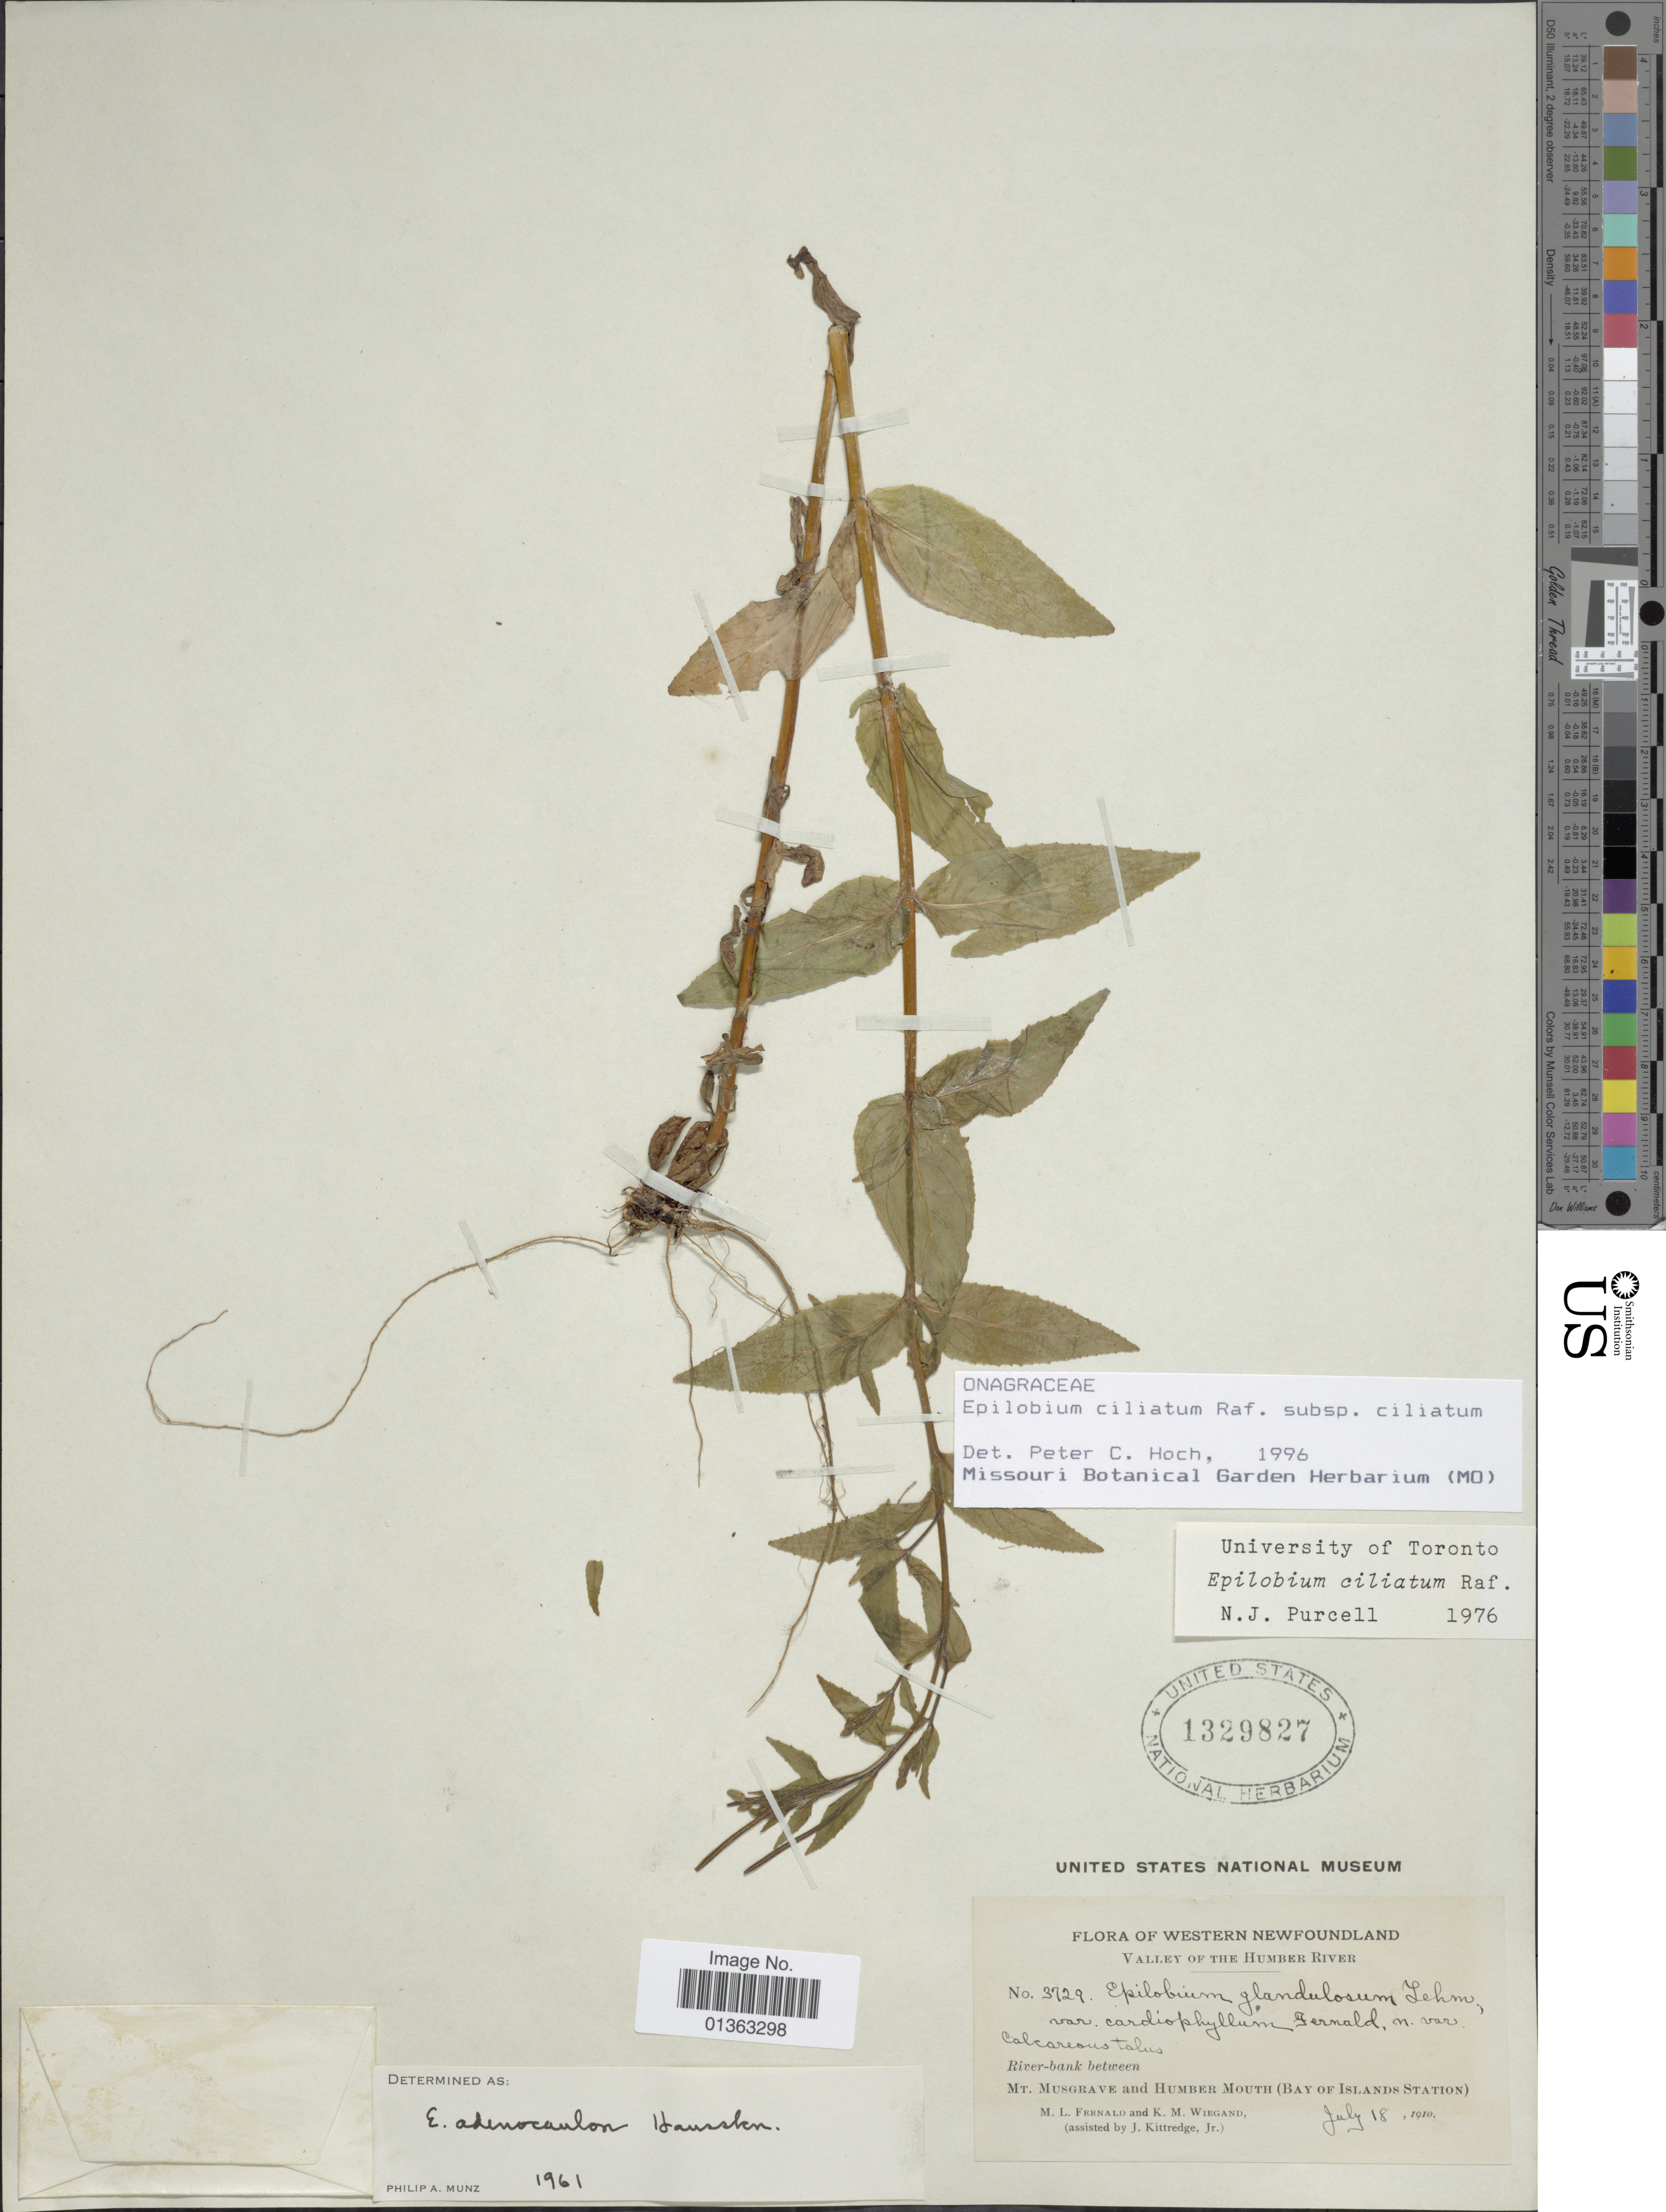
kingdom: Plantae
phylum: Tracheophyta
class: Magnoliopsida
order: Myrtales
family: Onagraceae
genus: Epilobium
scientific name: Epilobium ciliatum subsp. ciliatum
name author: Raf.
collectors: M. L. Fernald, K. M. Wiegand & J. Kittredge Jr.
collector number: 3729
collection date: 1910-07-18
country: Canada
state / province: Newfoundland and Labrador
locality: Western Newfoundland. Valley of the Humber River. River-bank between Mt. Musgrave and Humber Mouth (Bay of Islands Station).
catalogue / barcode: US 1329827